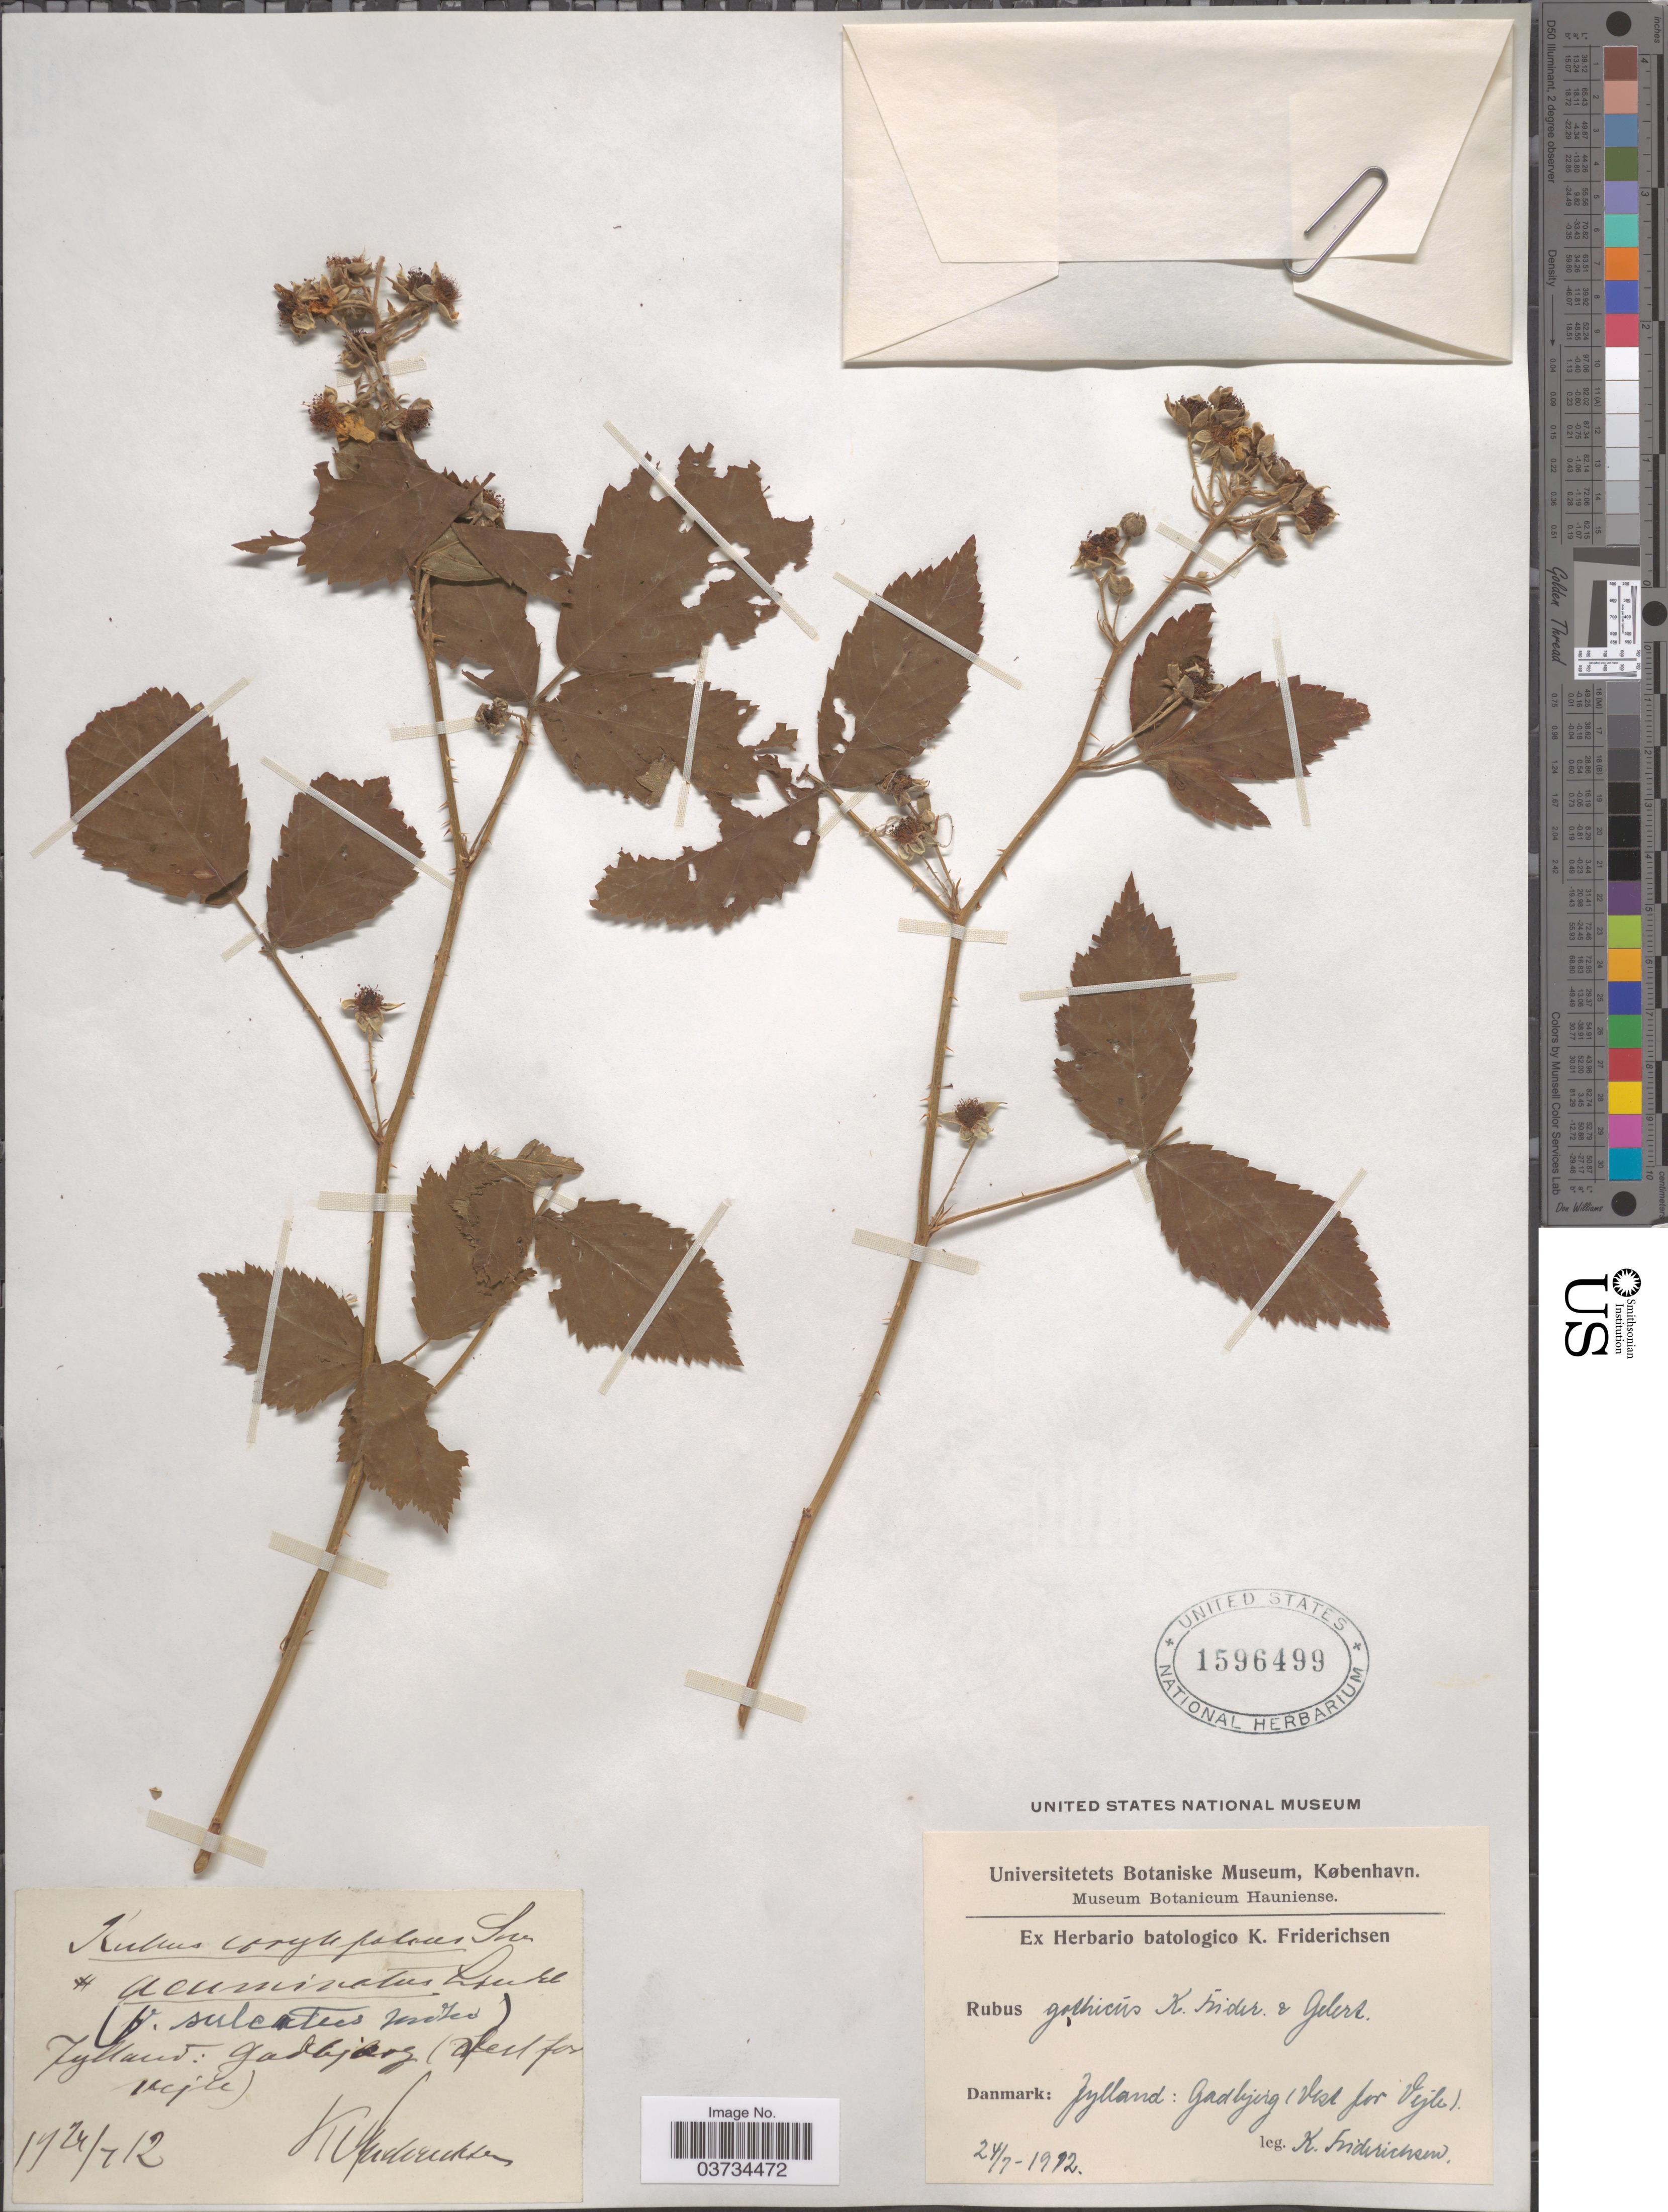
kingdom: Plantae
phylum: Tracheophyta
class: Magnoliopsida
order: Rosales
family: Rosaceae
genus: Rubus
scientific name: Rubus gothicus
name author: Frid. & Gelert ex E.H.L. Krause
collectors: K. Friderichsen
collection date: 1912-07-24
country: Denmark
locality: Jylland: Gadbjerg (Vest for Vejle).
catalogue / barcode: US 1596499